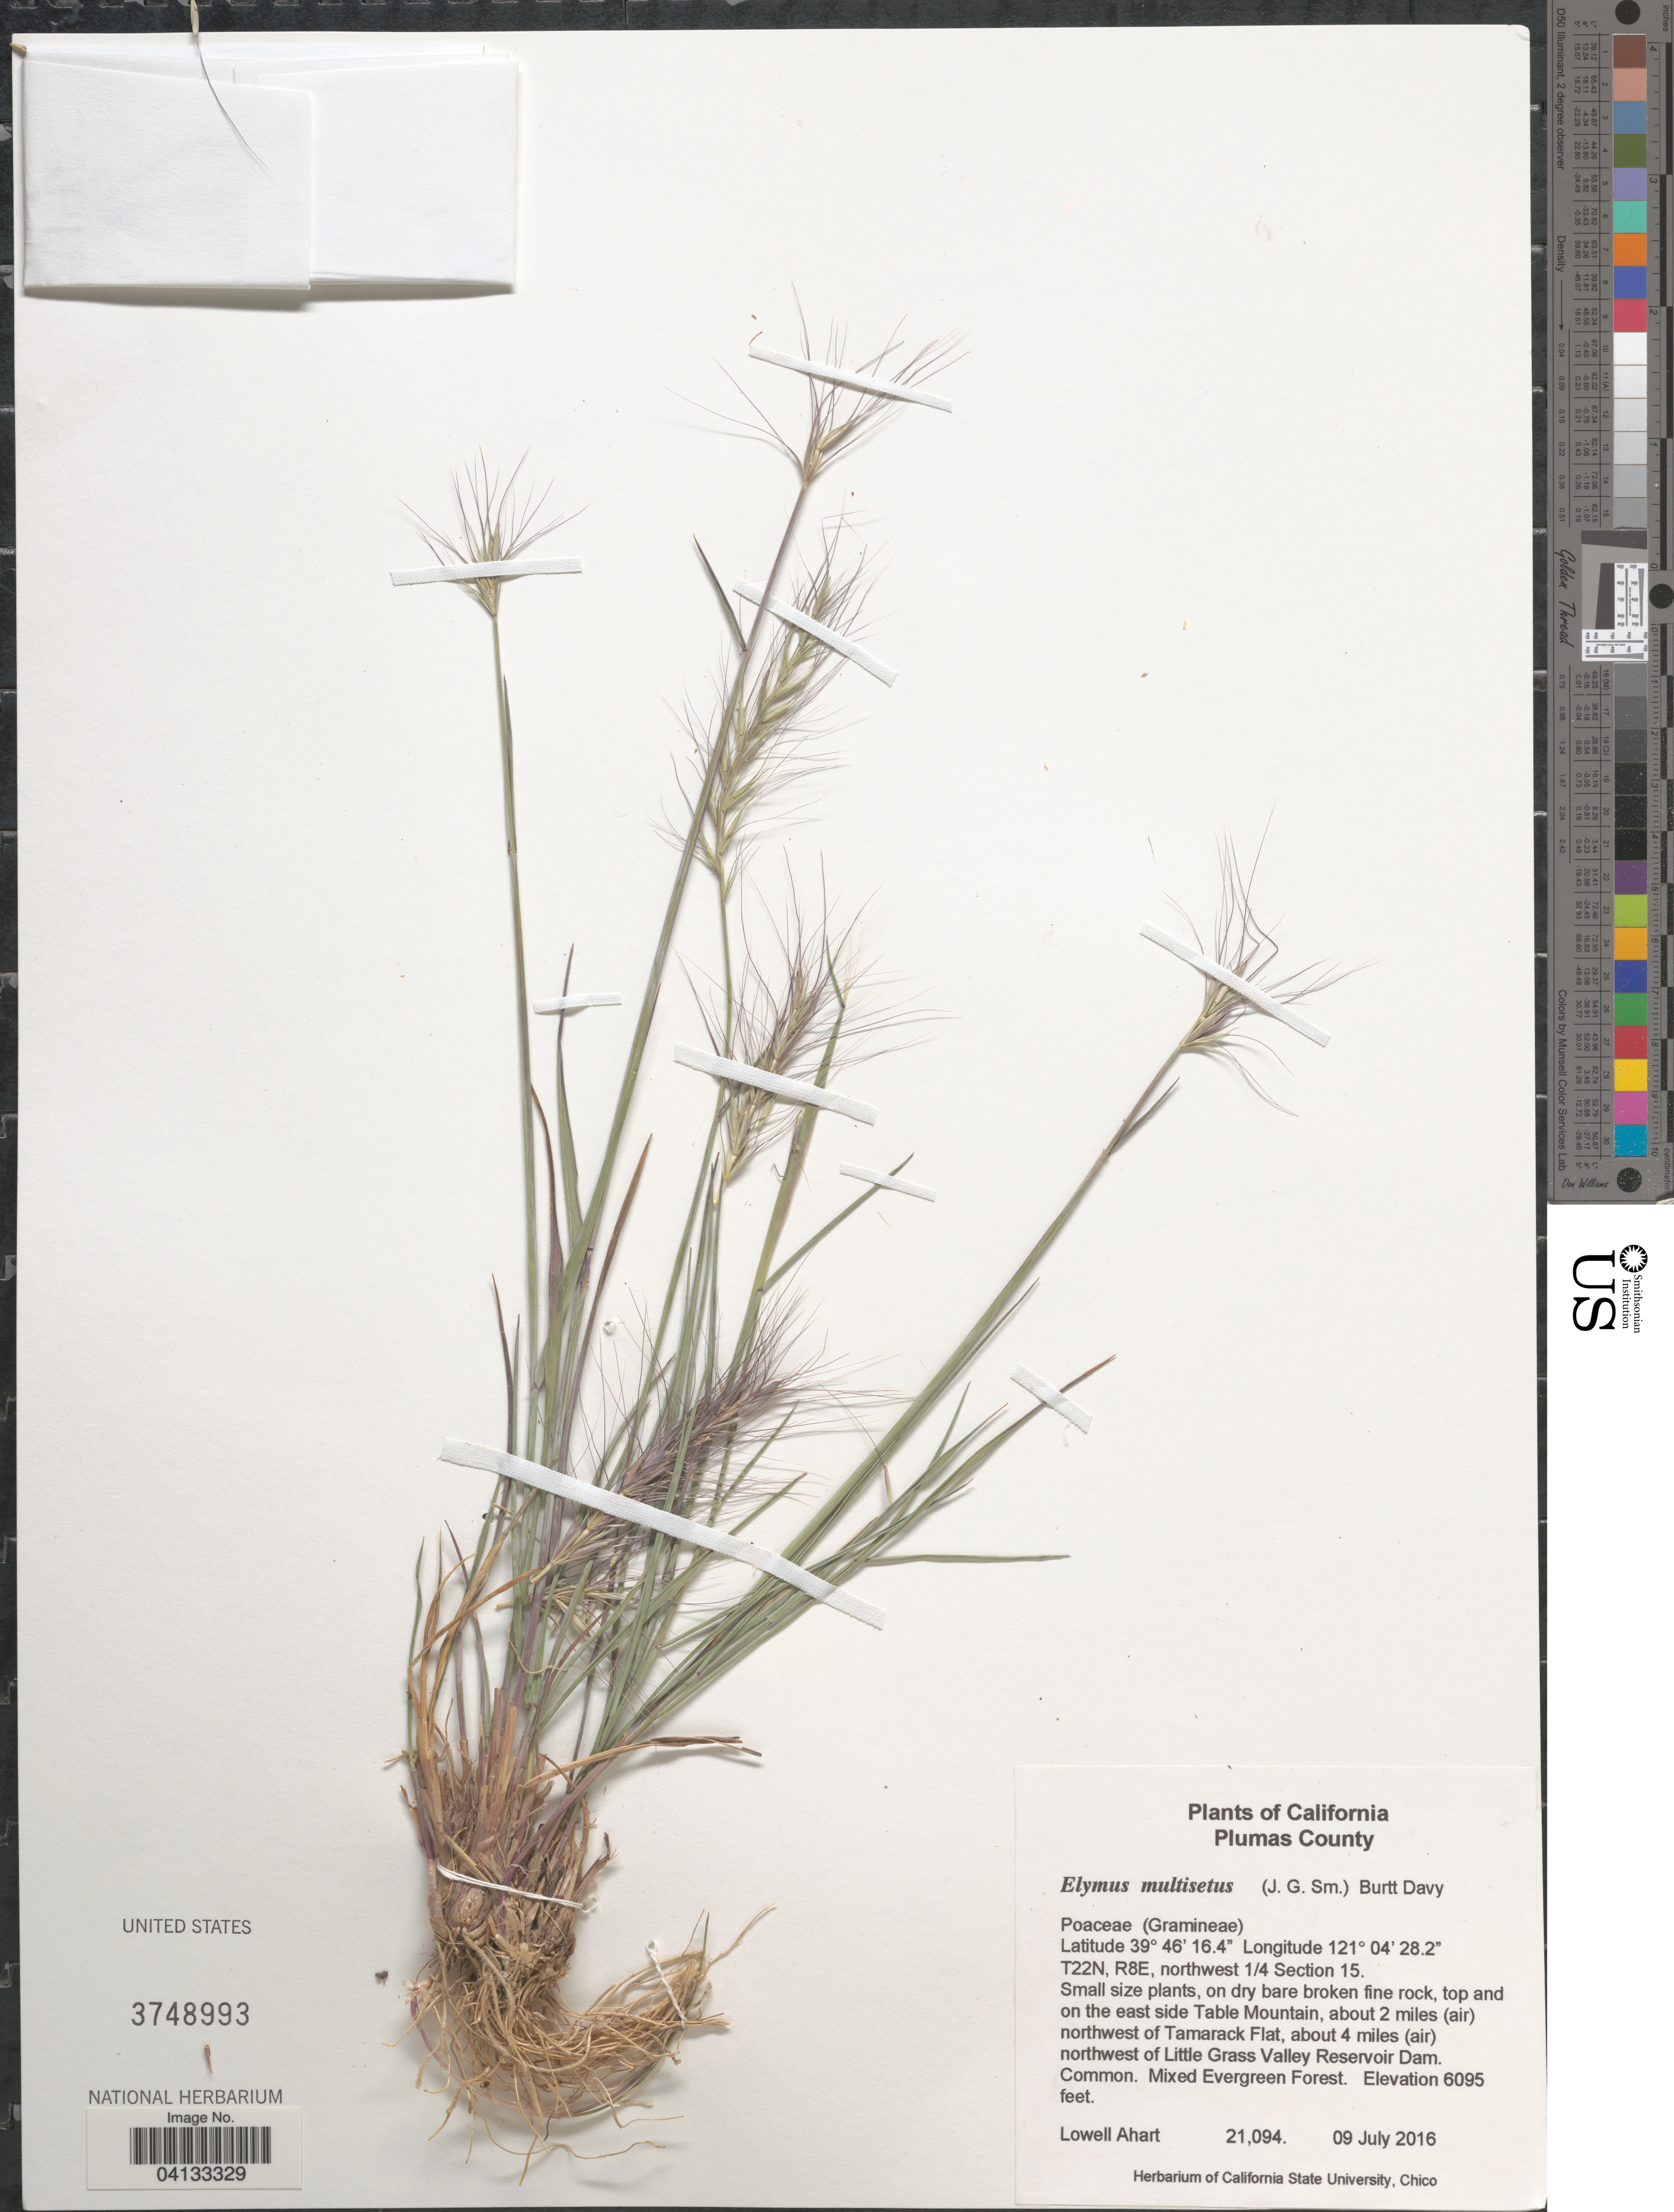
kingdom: Plantae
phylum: Tracheophyta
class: Liliopsida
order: Poales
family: Poaceae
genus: Elymus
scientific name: Elymus multisetus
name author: (J.G. Sm.) Burtt Davy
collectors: L. Ahart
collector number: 21094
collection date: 2016-07-09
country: United States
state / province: California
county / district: Plumas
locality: Plumas County. T22N, R8E, northwest 1/4 Section 15. Top and on the east side Table Mountain, about 2 miles (air) northwest of Tamarack Flat, about 4 miles (air) northwest of Little Grass Valley Reservoir Dam.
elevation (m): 1858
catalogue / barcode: US 3748993